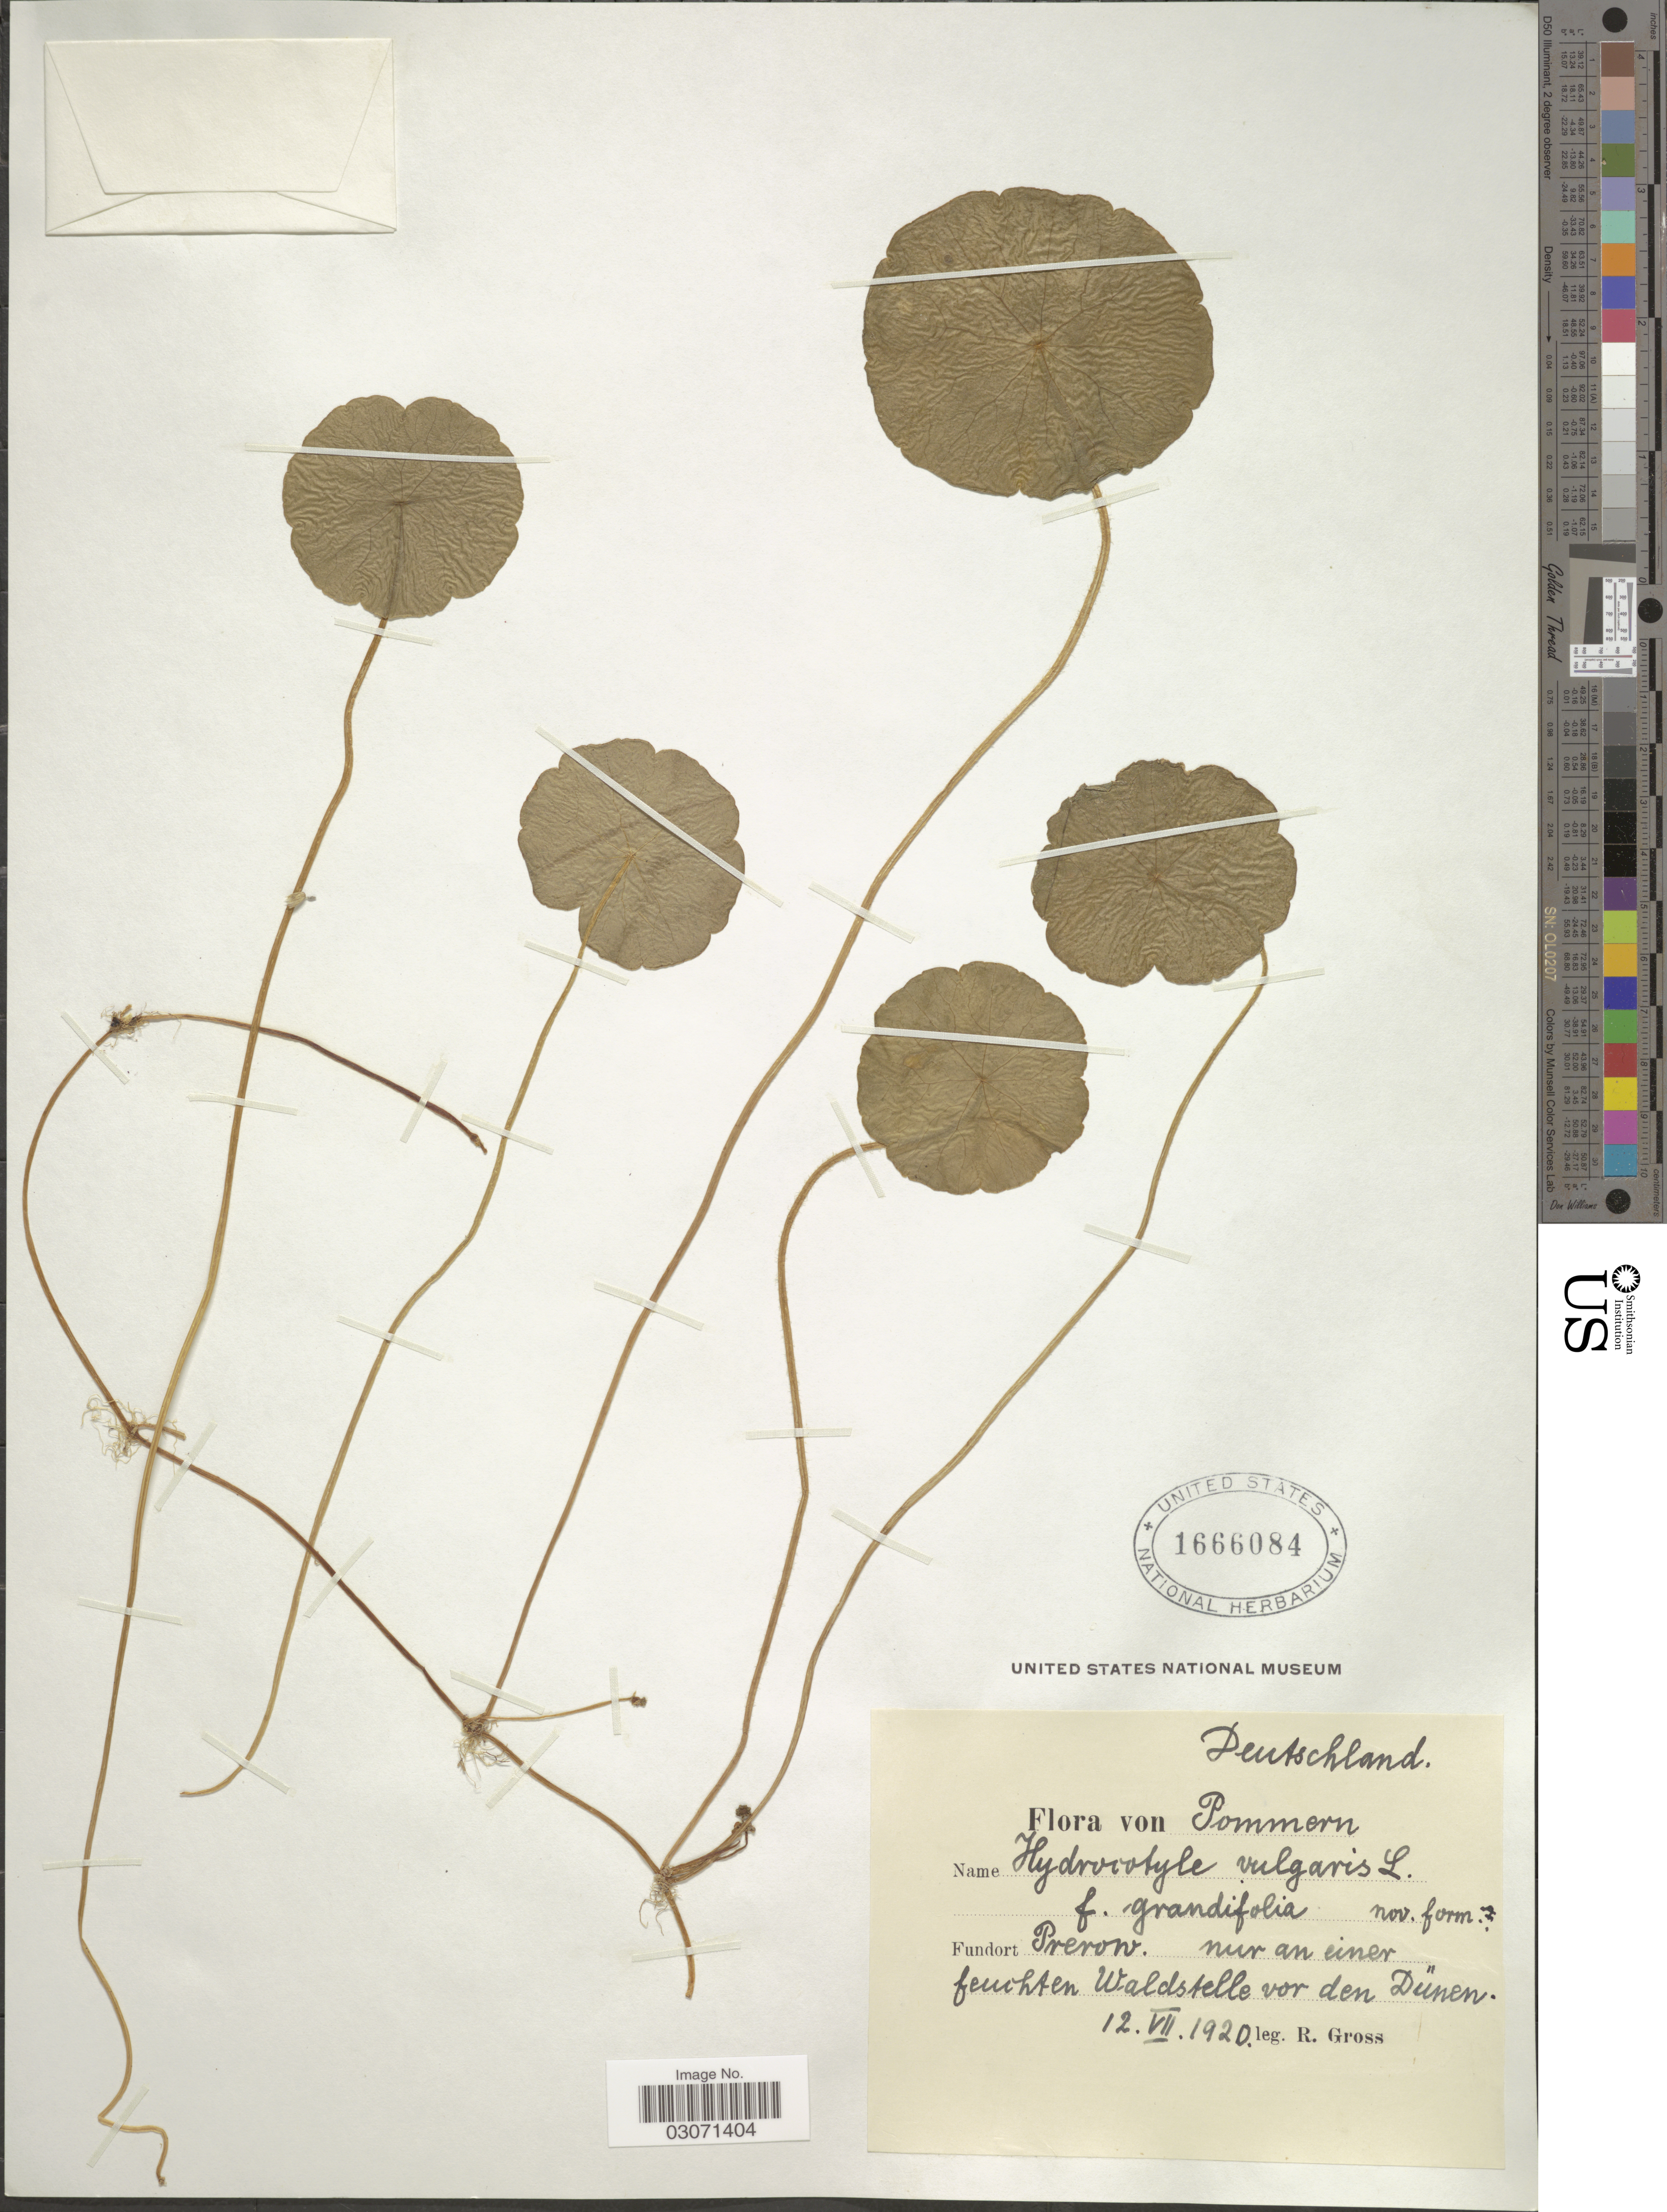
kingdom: Plantae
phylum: Tracheophyta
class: Magnoliopsida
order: Apiales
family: Araliaceae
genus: Hydrocotyle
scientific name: Hydrocotyle vulgaris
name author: L.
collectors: R. Gross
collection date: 1920-07-12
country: Germany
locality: Deutschland. Pommern. Prerow. nur an einer feuchten Waldstelle vor den Dünen.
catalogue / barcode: US 1666084